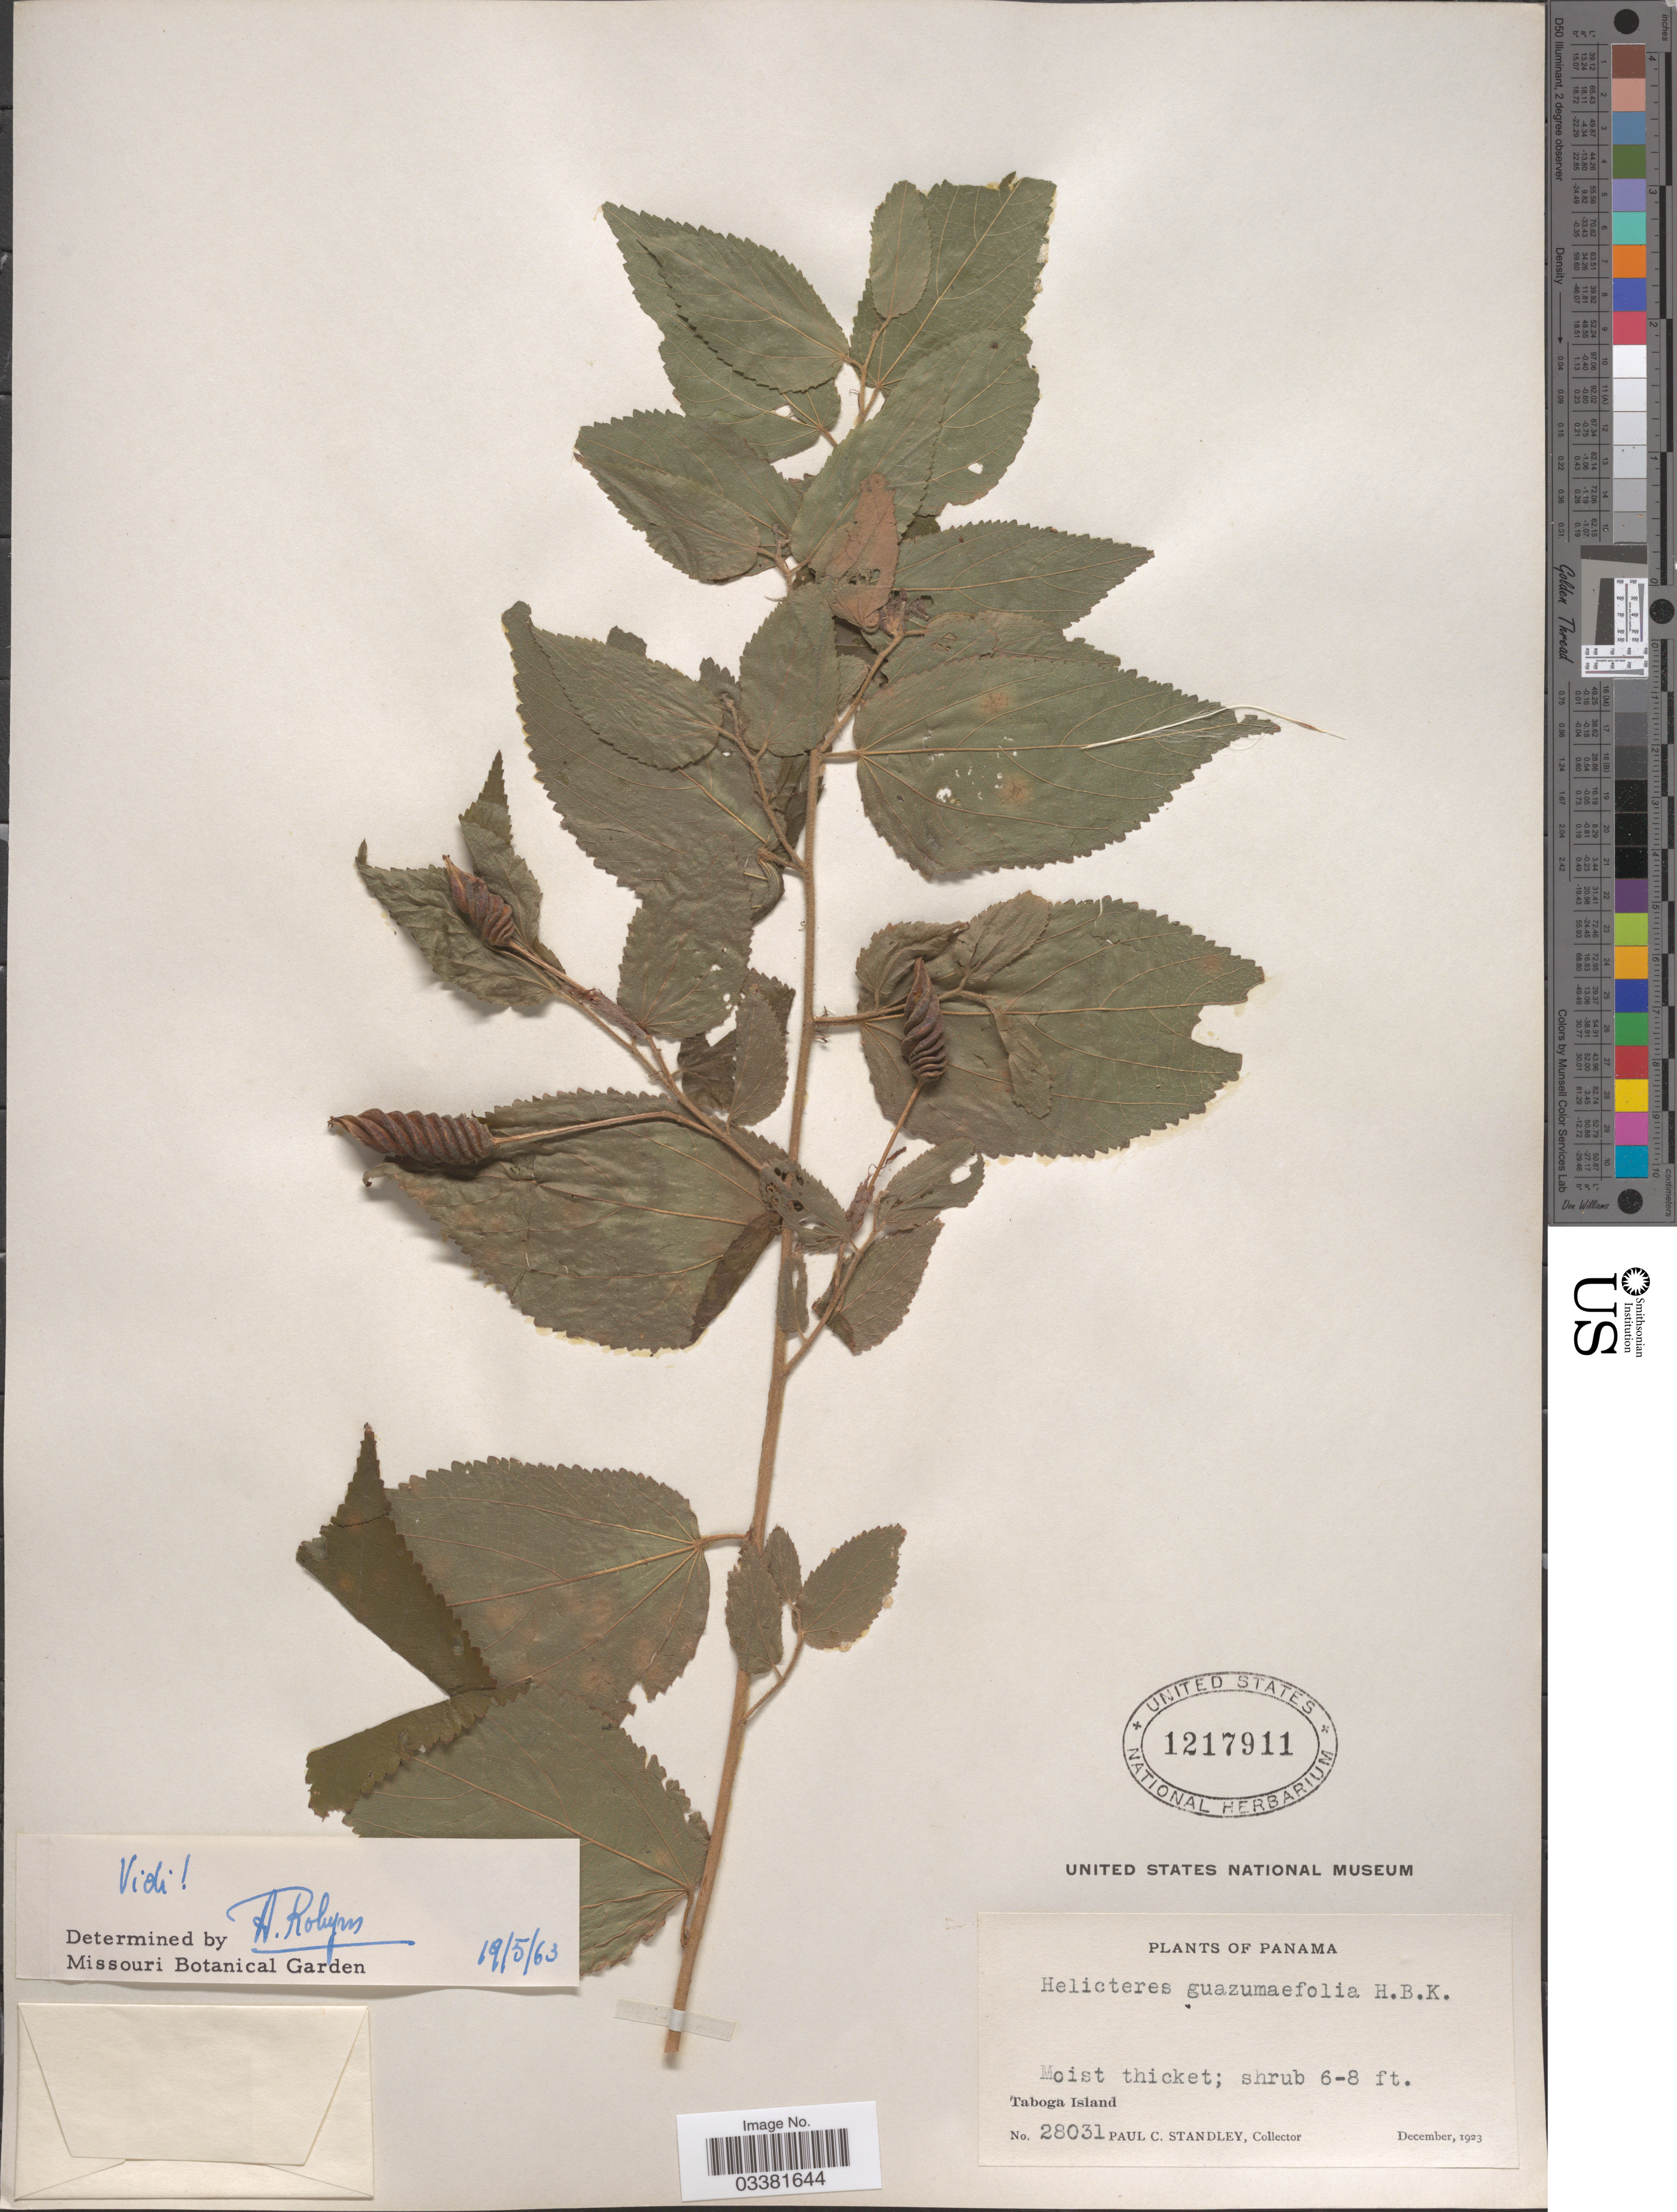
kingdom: Plantae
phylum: Tracheophyta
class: Magnoliopsida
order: Malvales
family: Malvaceae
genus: Helicteres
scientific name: Helicteres guazumifolia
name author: Kunth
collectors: P. C. Standley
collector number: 28031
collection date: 1923-12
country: Panama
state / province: Panamá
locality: Taboga Island.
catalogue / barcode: US 1217911